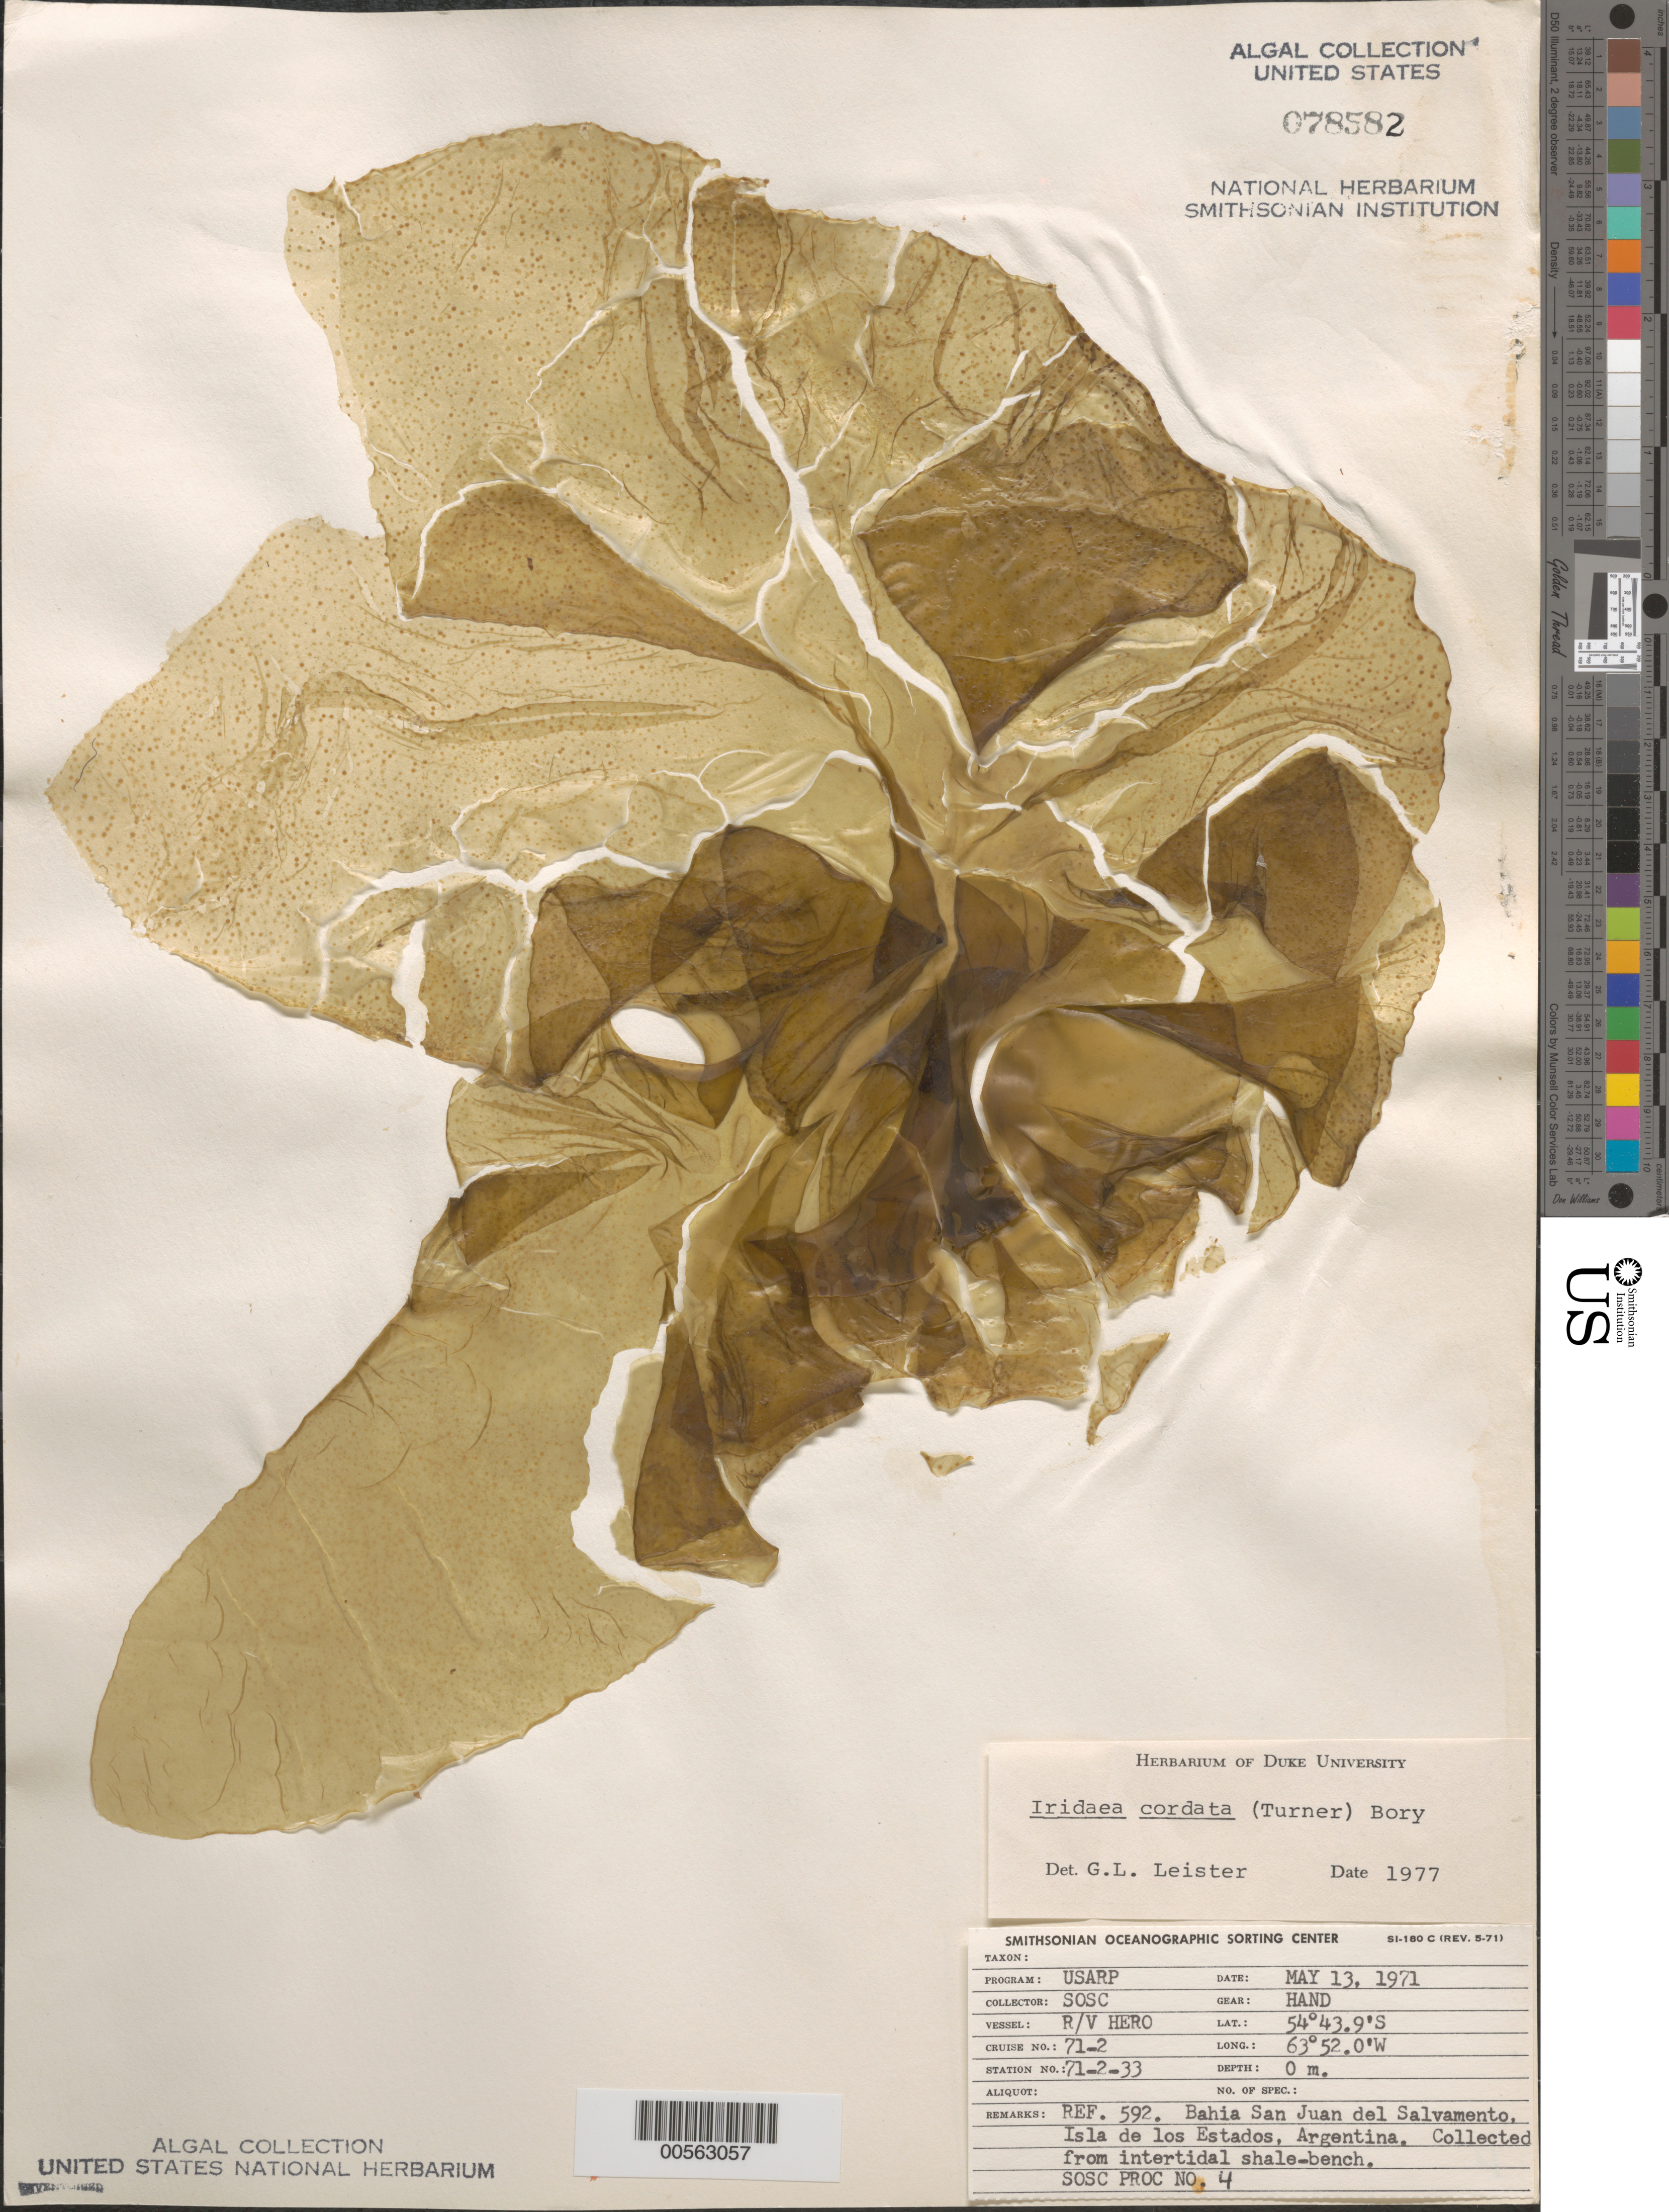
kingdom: Plantae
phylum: Rhodophyta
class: Florideophyceae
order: Gigartinales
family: Gigartinaceae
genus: Iridaea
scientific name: Iridaea cordata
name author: (Turner) Bory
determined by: Leister, G. L.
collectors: SOSC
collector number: Station 71-2-33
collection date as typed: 13 May 1971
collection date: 1971-05-13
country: Argentina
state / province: Tierra del Fuego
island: Isla de los Estados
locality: Bahia San Juan del Salvamento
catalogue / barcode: US 78582